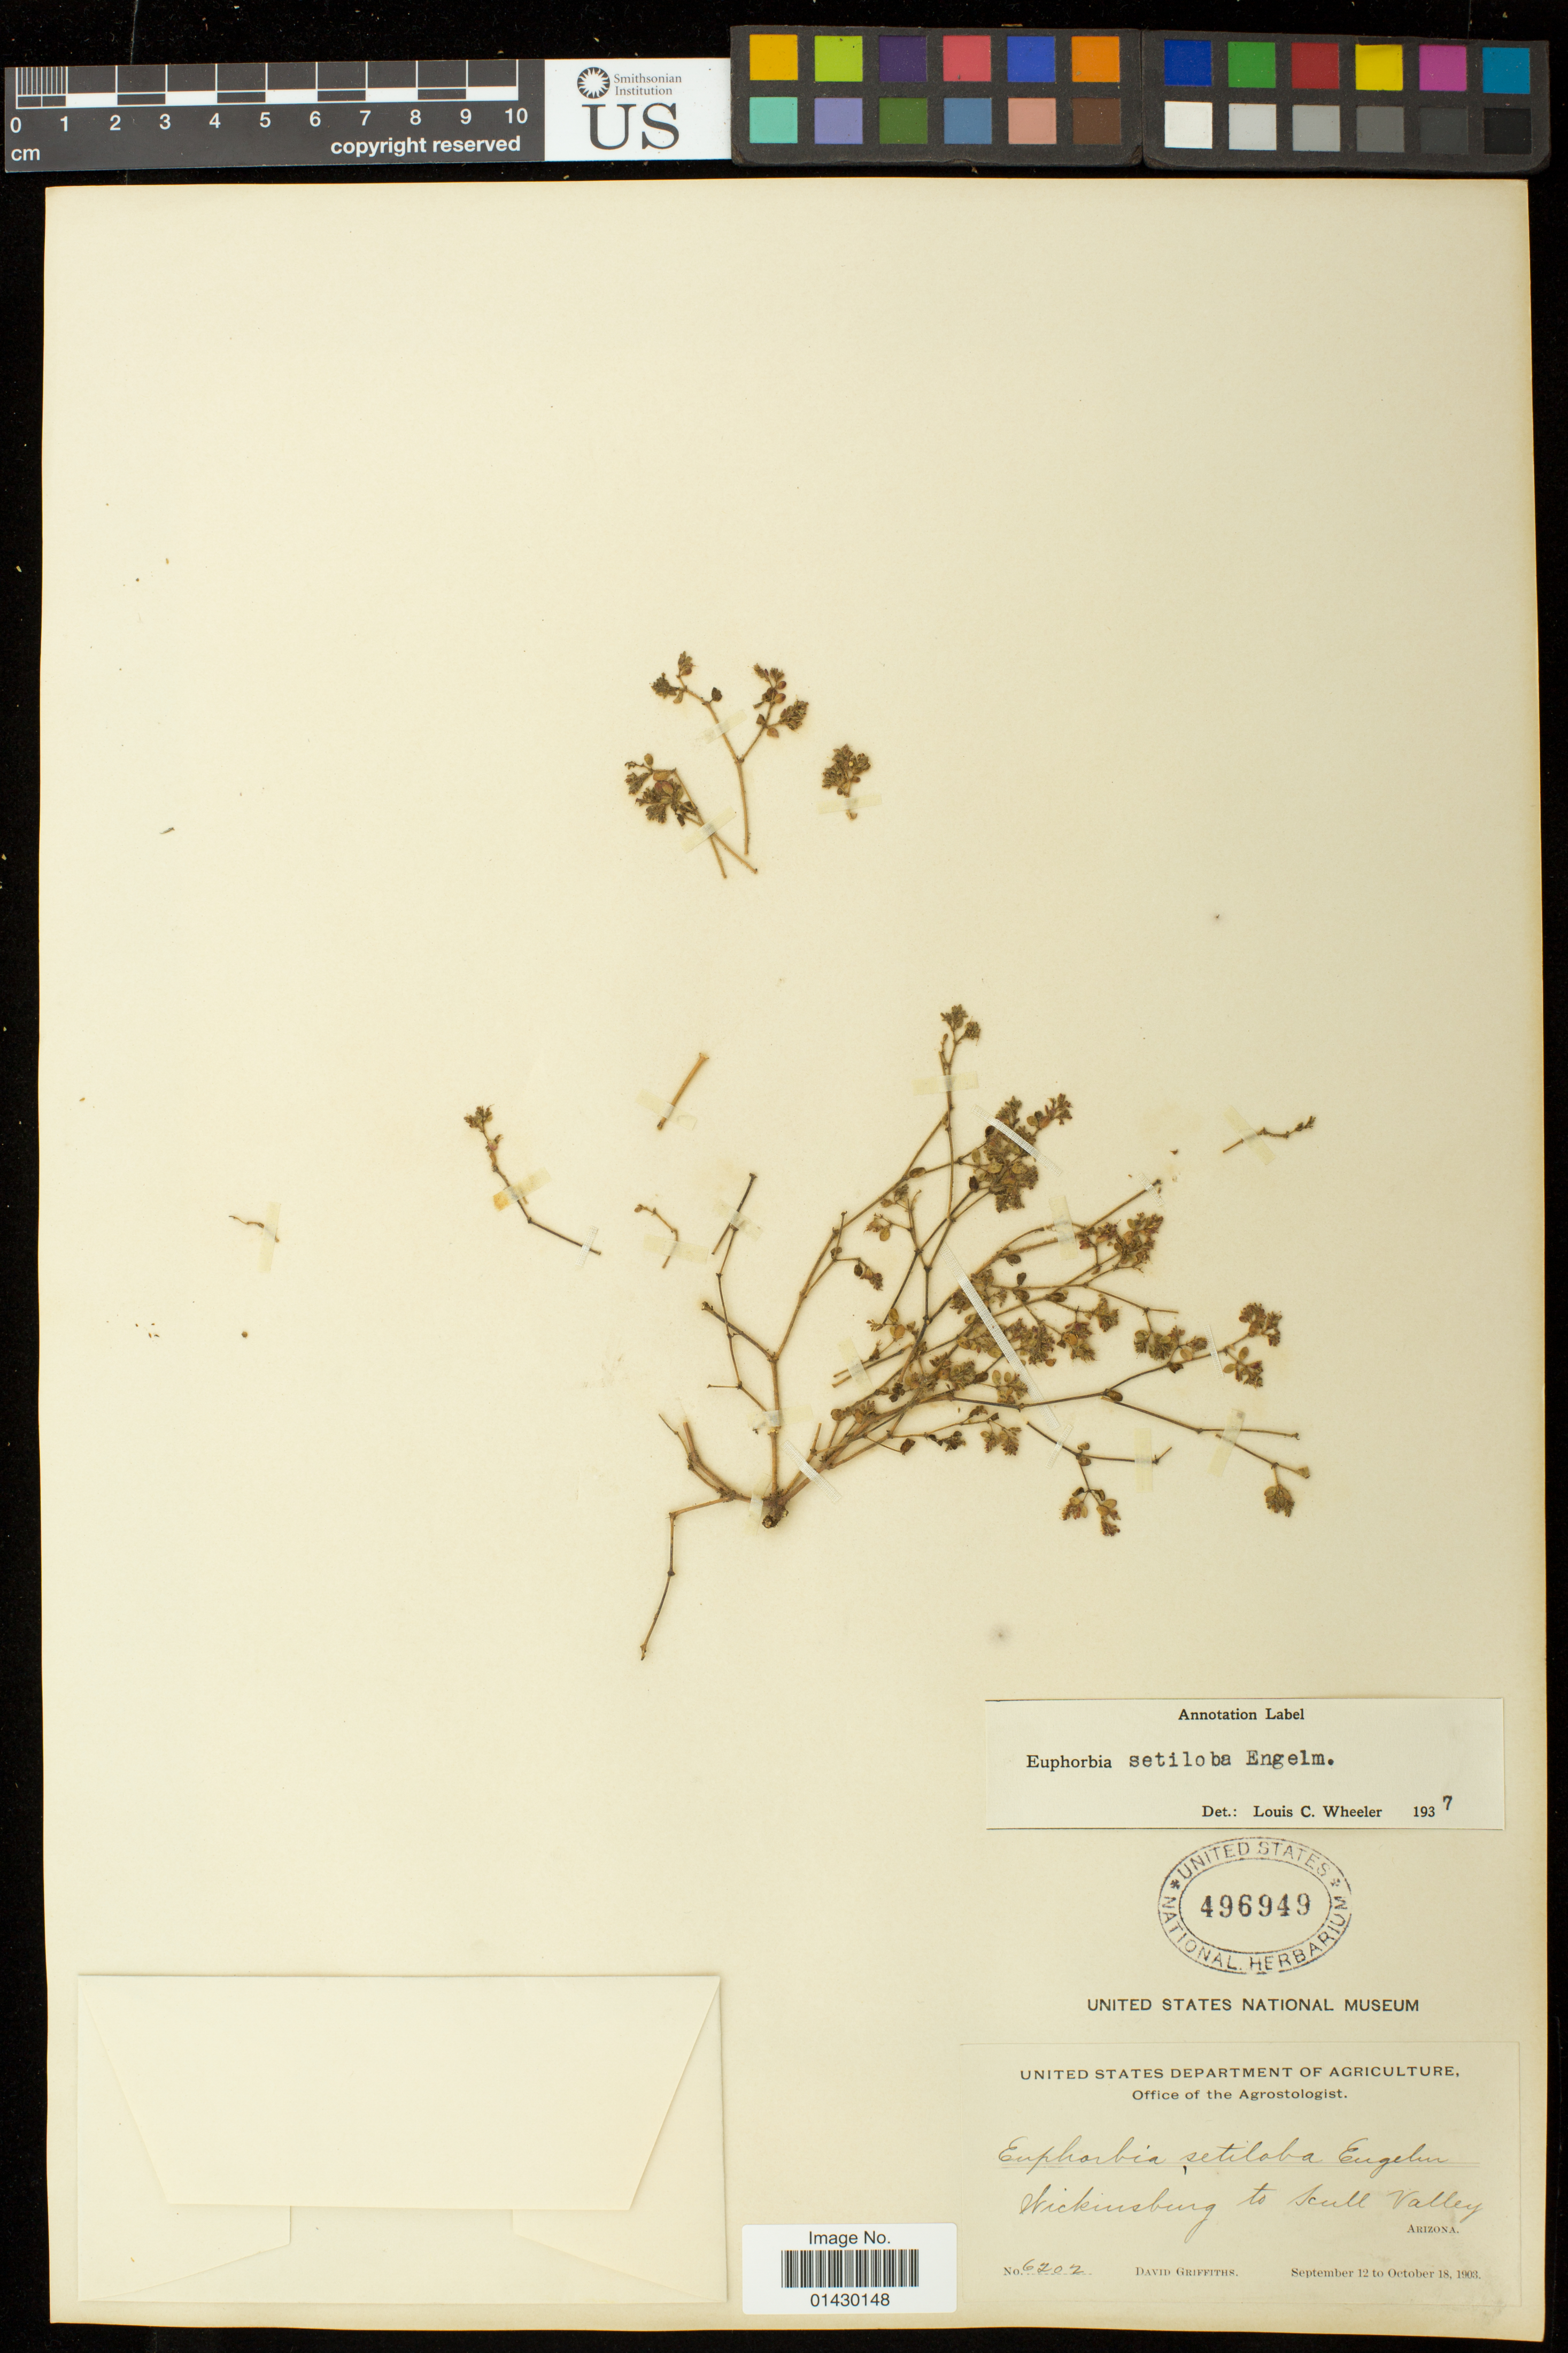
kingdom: Plantae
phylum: Tracheophyta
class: Magnoliopsida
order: Malpighiales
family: Euphorbiaceae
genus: Euphorbia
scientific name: Euphorbia setiloba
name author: Engelm.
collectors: D. Griffiths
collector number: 6202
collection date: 1903-09-12/1903-10-18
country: United States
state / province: Arizona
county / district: Yavapai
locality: Wickinsburg to Scull Valley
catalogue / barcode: US 496949